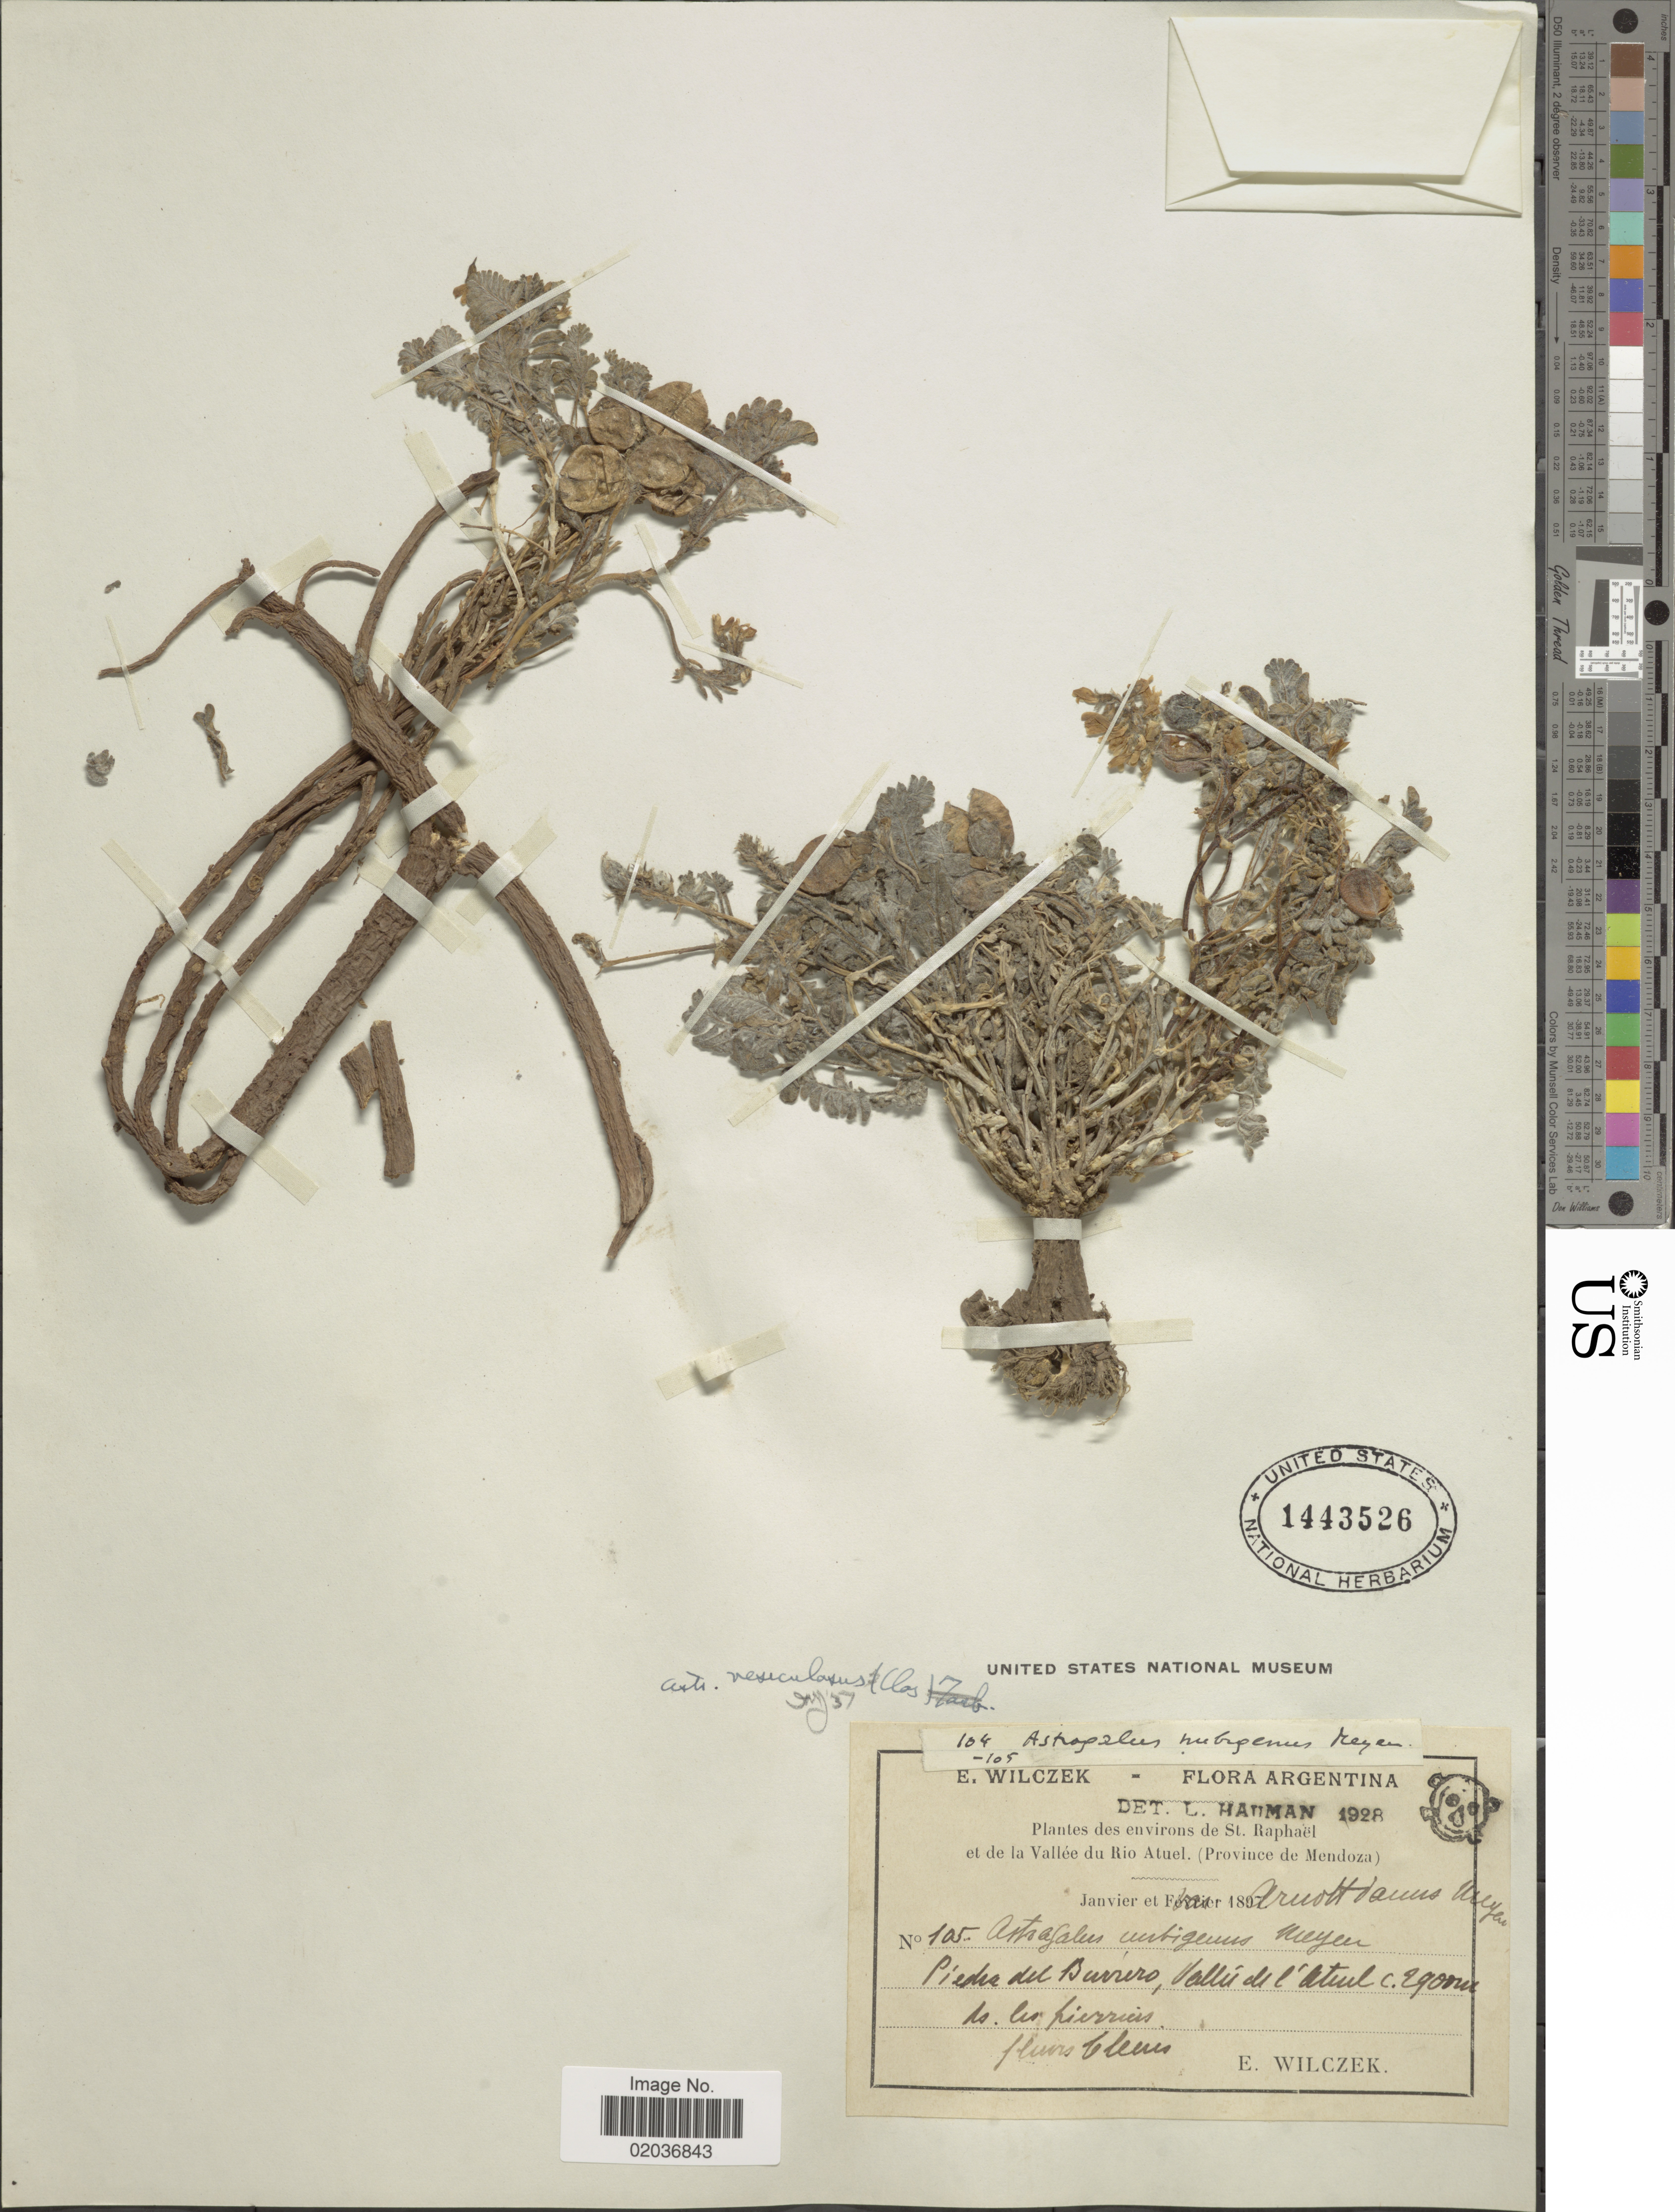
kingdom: Plantae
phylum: Tracheophyta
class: Magnoliopsida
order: Fabales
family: Fabaceae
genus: Astragalus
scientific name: Astragalus vesiculosus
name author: Clos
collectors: E. Wilczek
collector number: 105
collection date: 1897-01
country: Argentina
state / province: Mendoza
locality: Environs de St Raphaël et de la Vallée du Rio Atuel, Piedra del Burrero, Vallée de l'Atuel.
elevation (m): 2900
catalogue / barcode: US 1443526